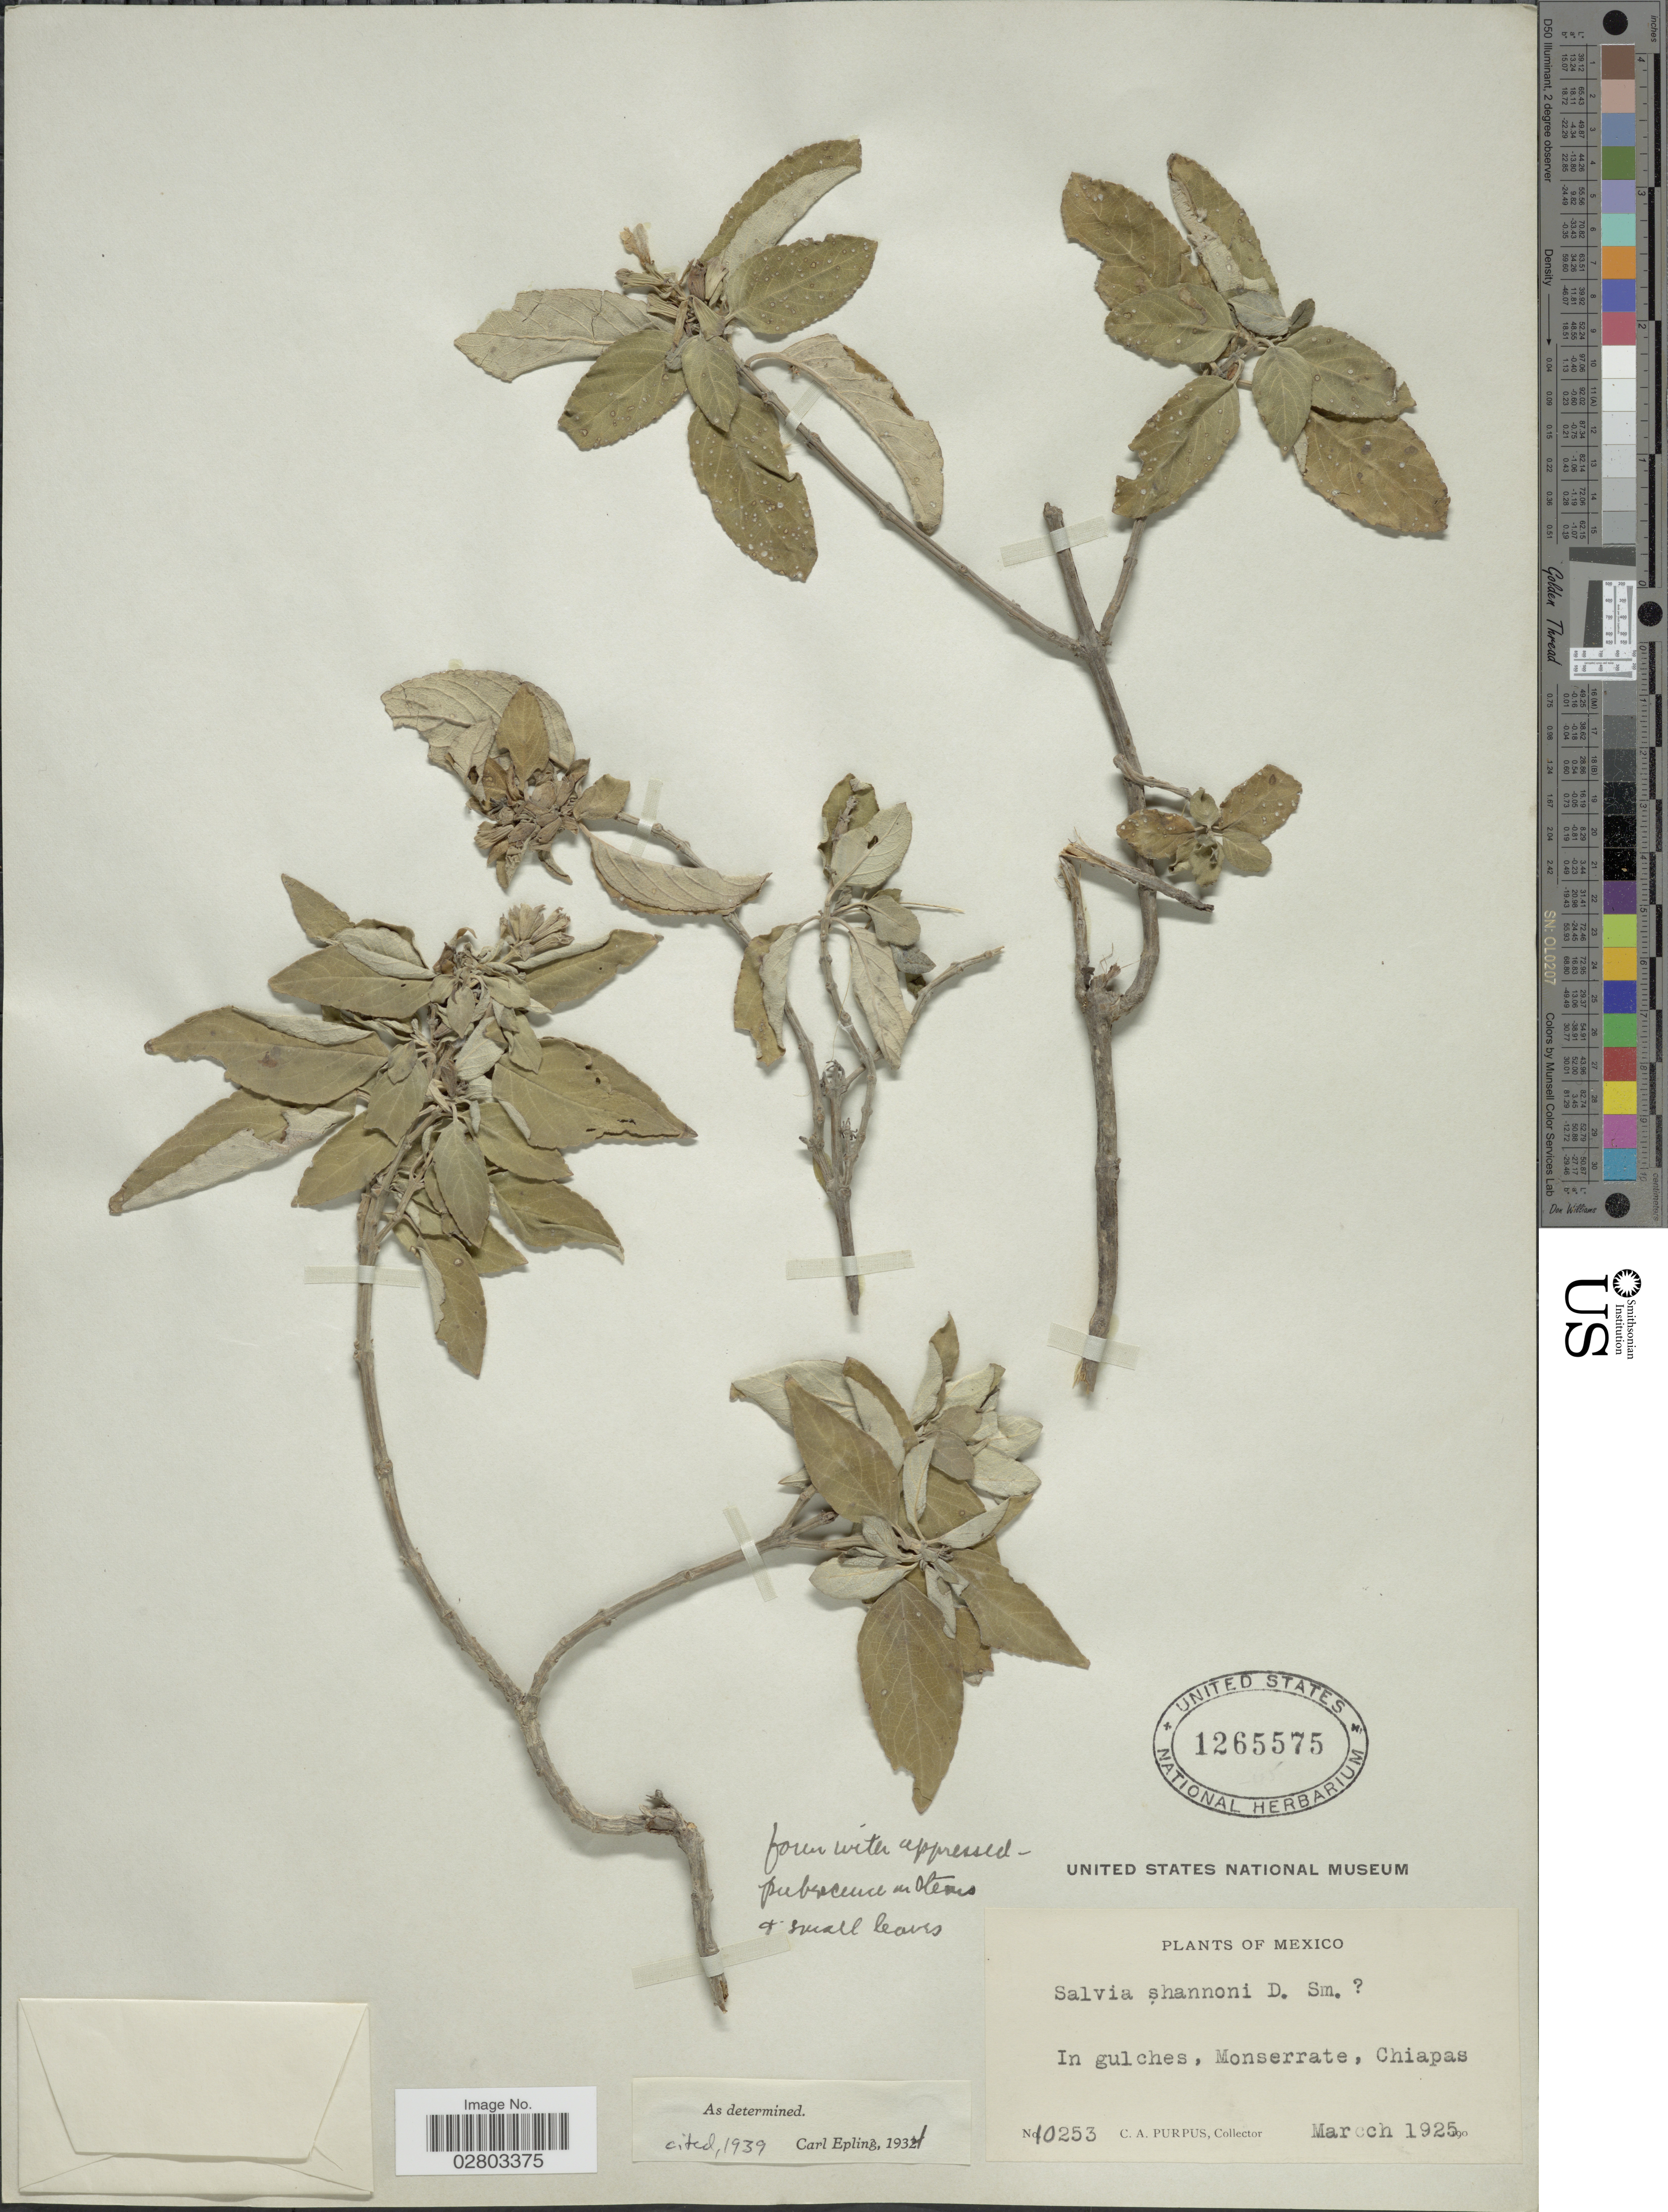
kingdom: Plantae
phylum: Tracheophyta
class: Magnoliopsida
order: Lamiales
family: Lamiaceae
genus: Salvia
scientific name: Salvia shannoni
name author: Donn. Sm.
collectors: C. A. Purpus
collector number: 10253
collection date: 1925-03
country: Mexico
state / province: Chiapas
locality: In gulches, Monserrate.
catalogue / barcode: US 1265575